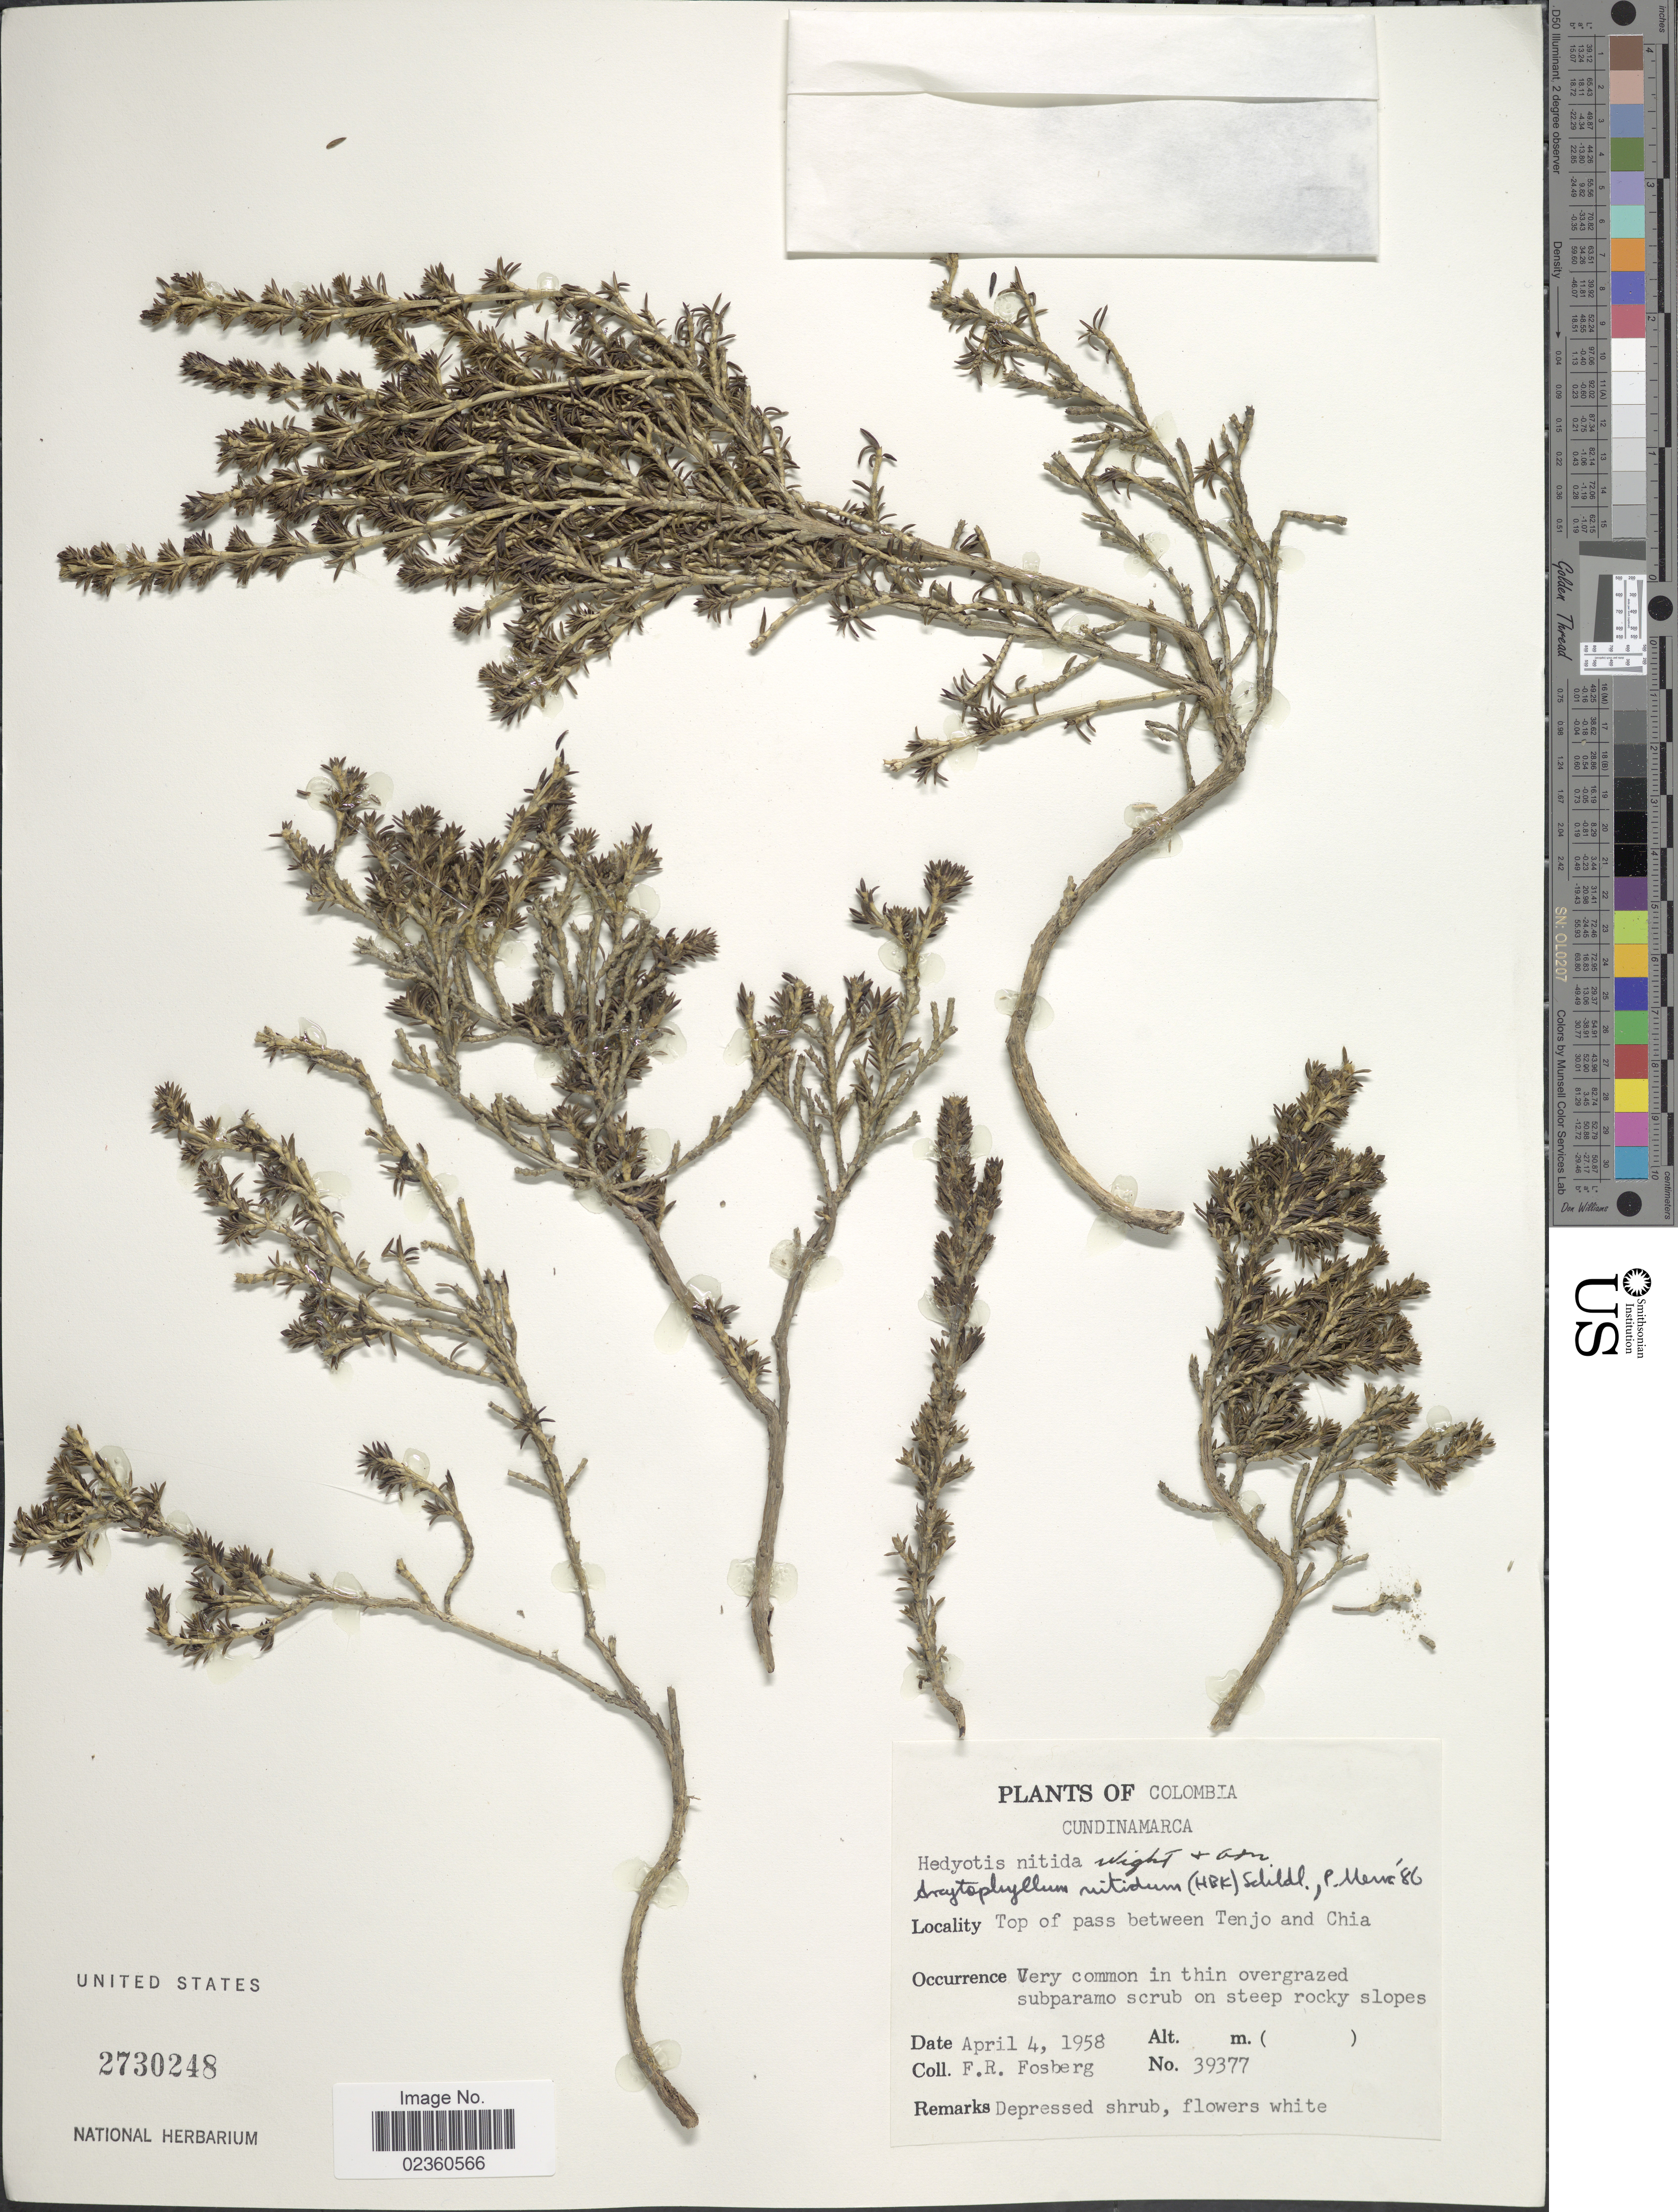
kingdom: Plantae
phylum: Tracheophyta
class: Magnoliopsida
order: Gentianales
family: Rubiaceae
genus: Arcytophyllum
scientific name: Arcytophyllum nitidum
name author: (Kunth) Schltdl.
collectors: F. R. Fosberg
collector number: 39377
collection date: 1958-04-04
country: Colombia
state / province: Cundinamarca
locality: Top of pass between Tenjo and Chia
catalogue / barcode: US 2730248